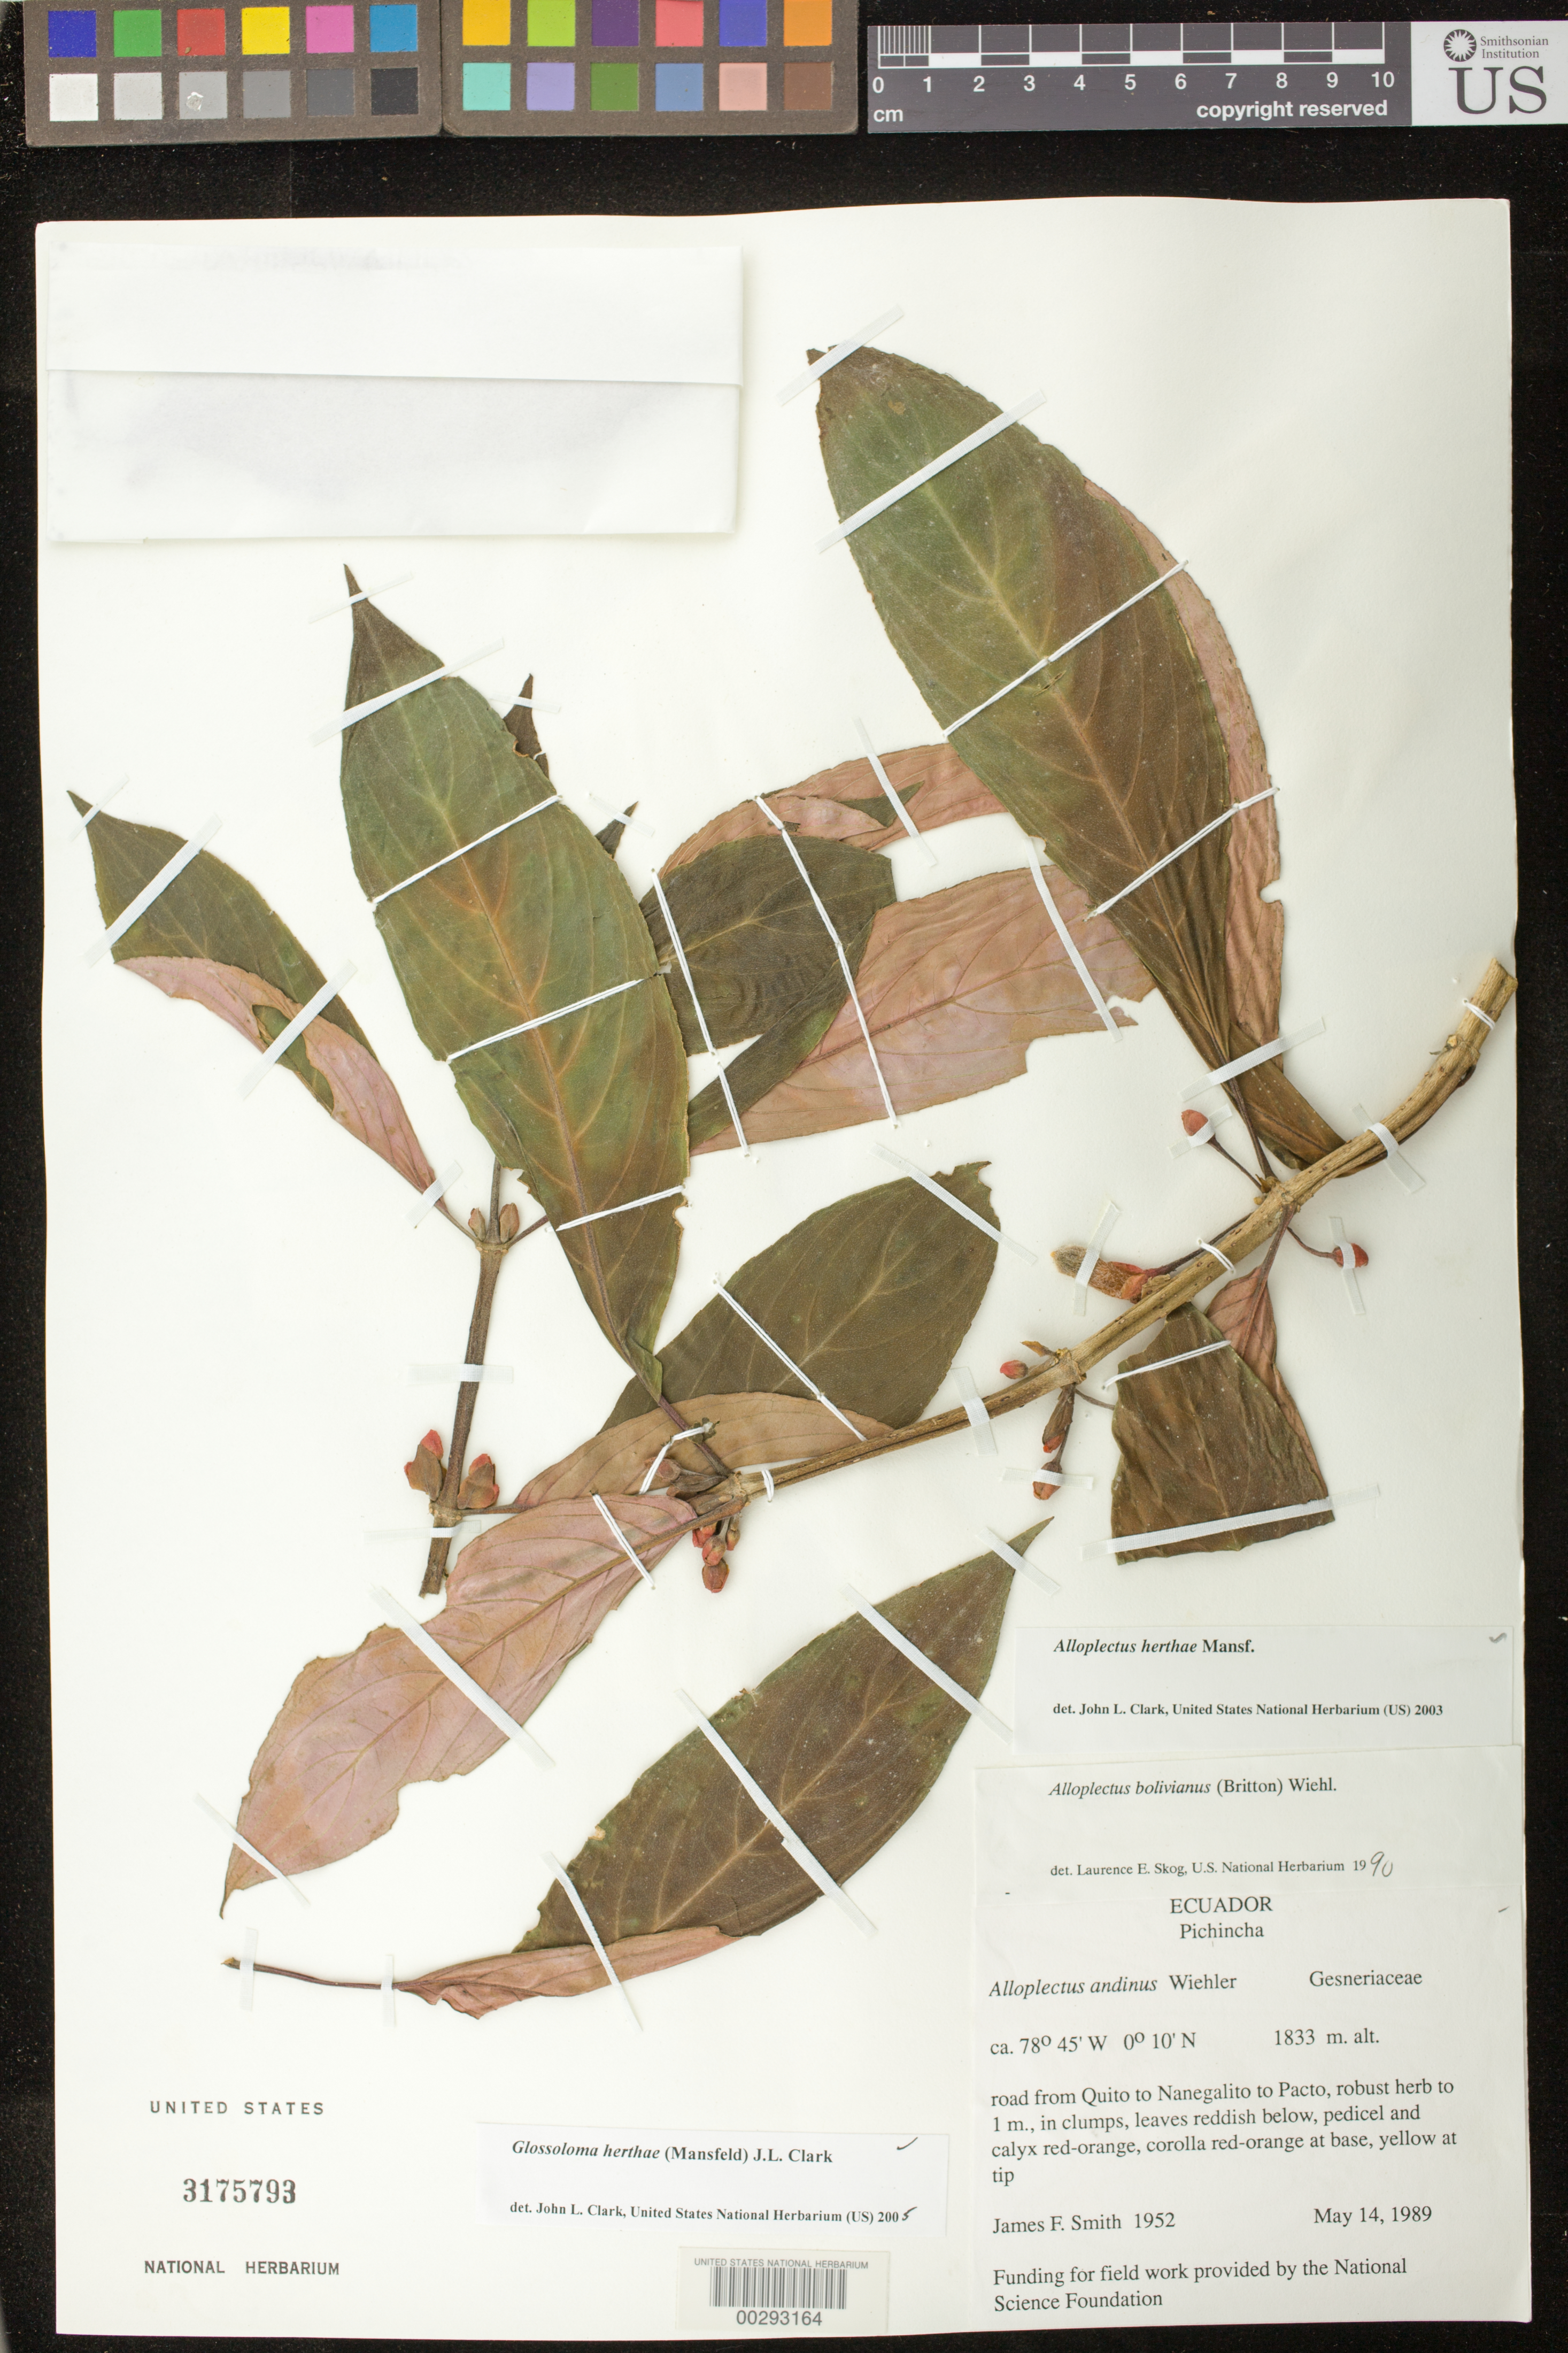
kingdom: Plantae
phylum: Tracheophyta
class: Magnoliopsida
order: Lamiales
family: Gesneriaceae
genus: Glossoloma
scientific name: Glossoloma herthae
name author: (Mansf.) J.L. Clark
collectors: J. Smith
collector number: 1952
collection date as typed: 14 May 1989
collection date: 1989-05-14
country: Ecuador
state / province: Pichincha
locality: From Quito to Nanegalito to Pacto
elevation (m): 1833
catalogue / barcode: US 3175793